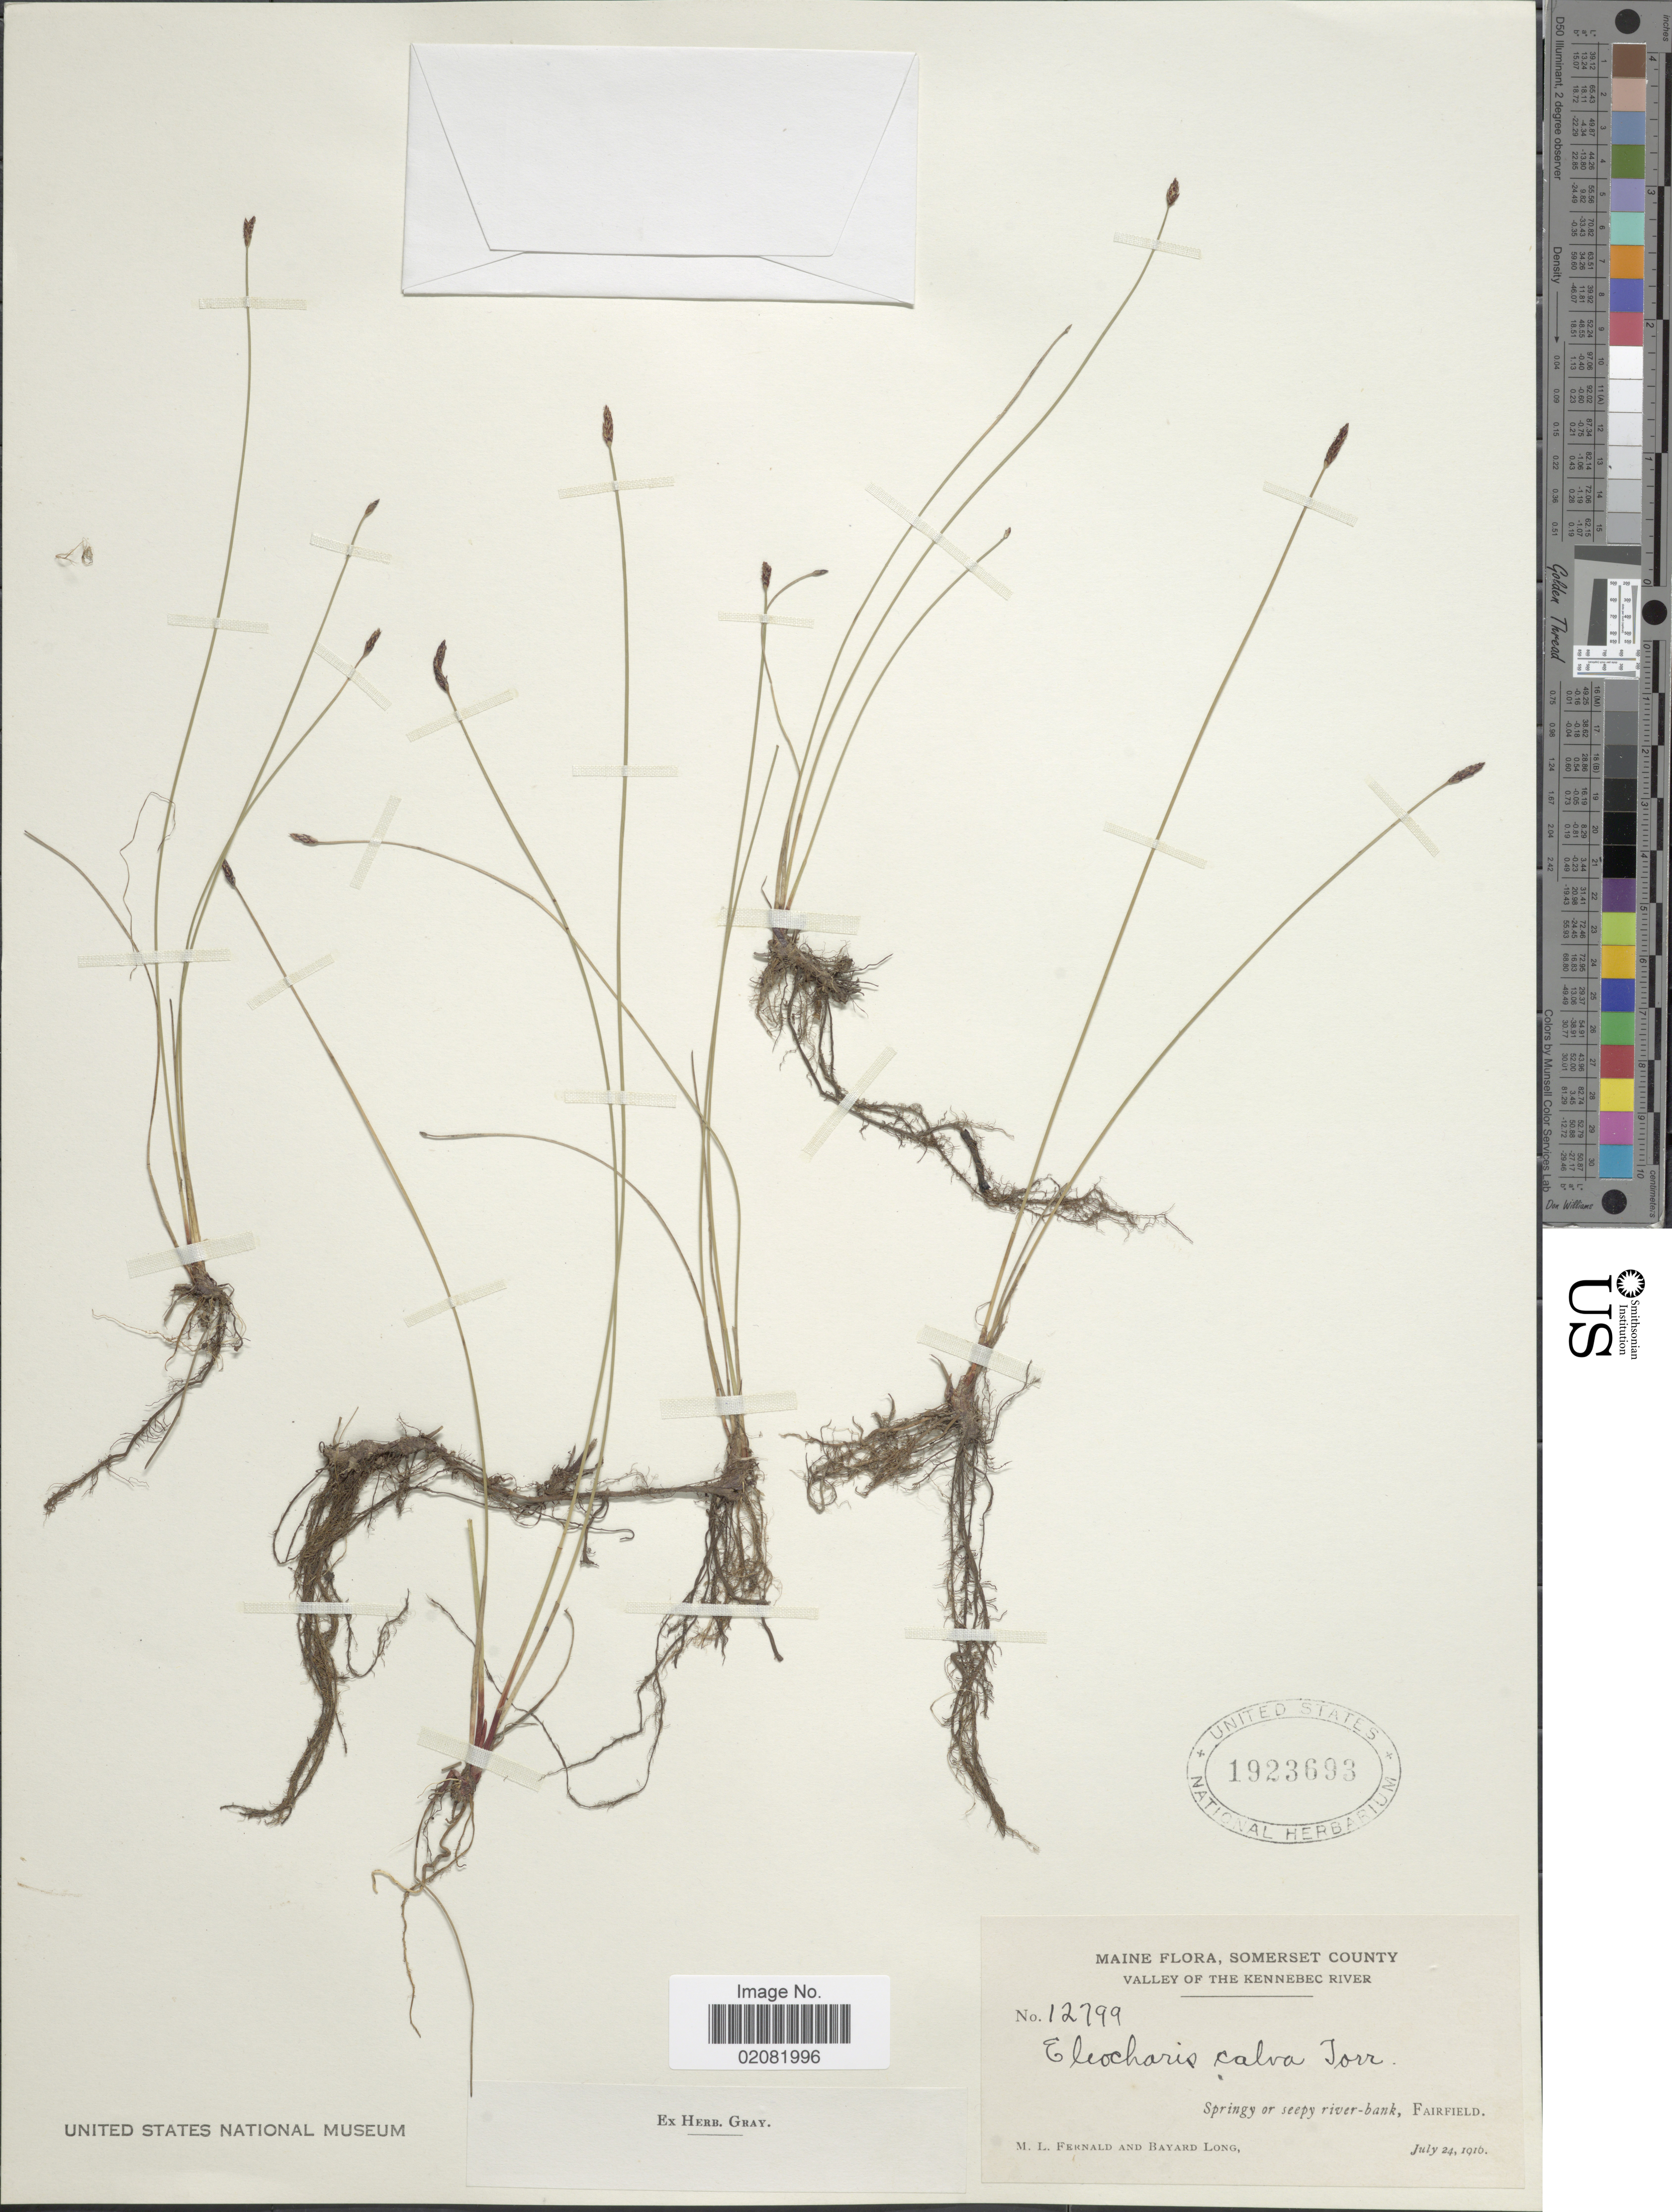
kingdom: Plantae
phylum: Tracheophyta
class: Liliopsida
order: Poales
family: Cyperaceae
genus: Eleocharis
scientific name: Eleocharis erythropoda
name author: Steud.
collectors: M. L. Fernald & B. Long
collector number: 12799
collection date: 1916-07-24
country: United States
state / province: Maine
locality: Somerset County, Valley of the Kennebec River, Springy or seepy river-bank, Fairfield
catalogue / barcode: US 1923693